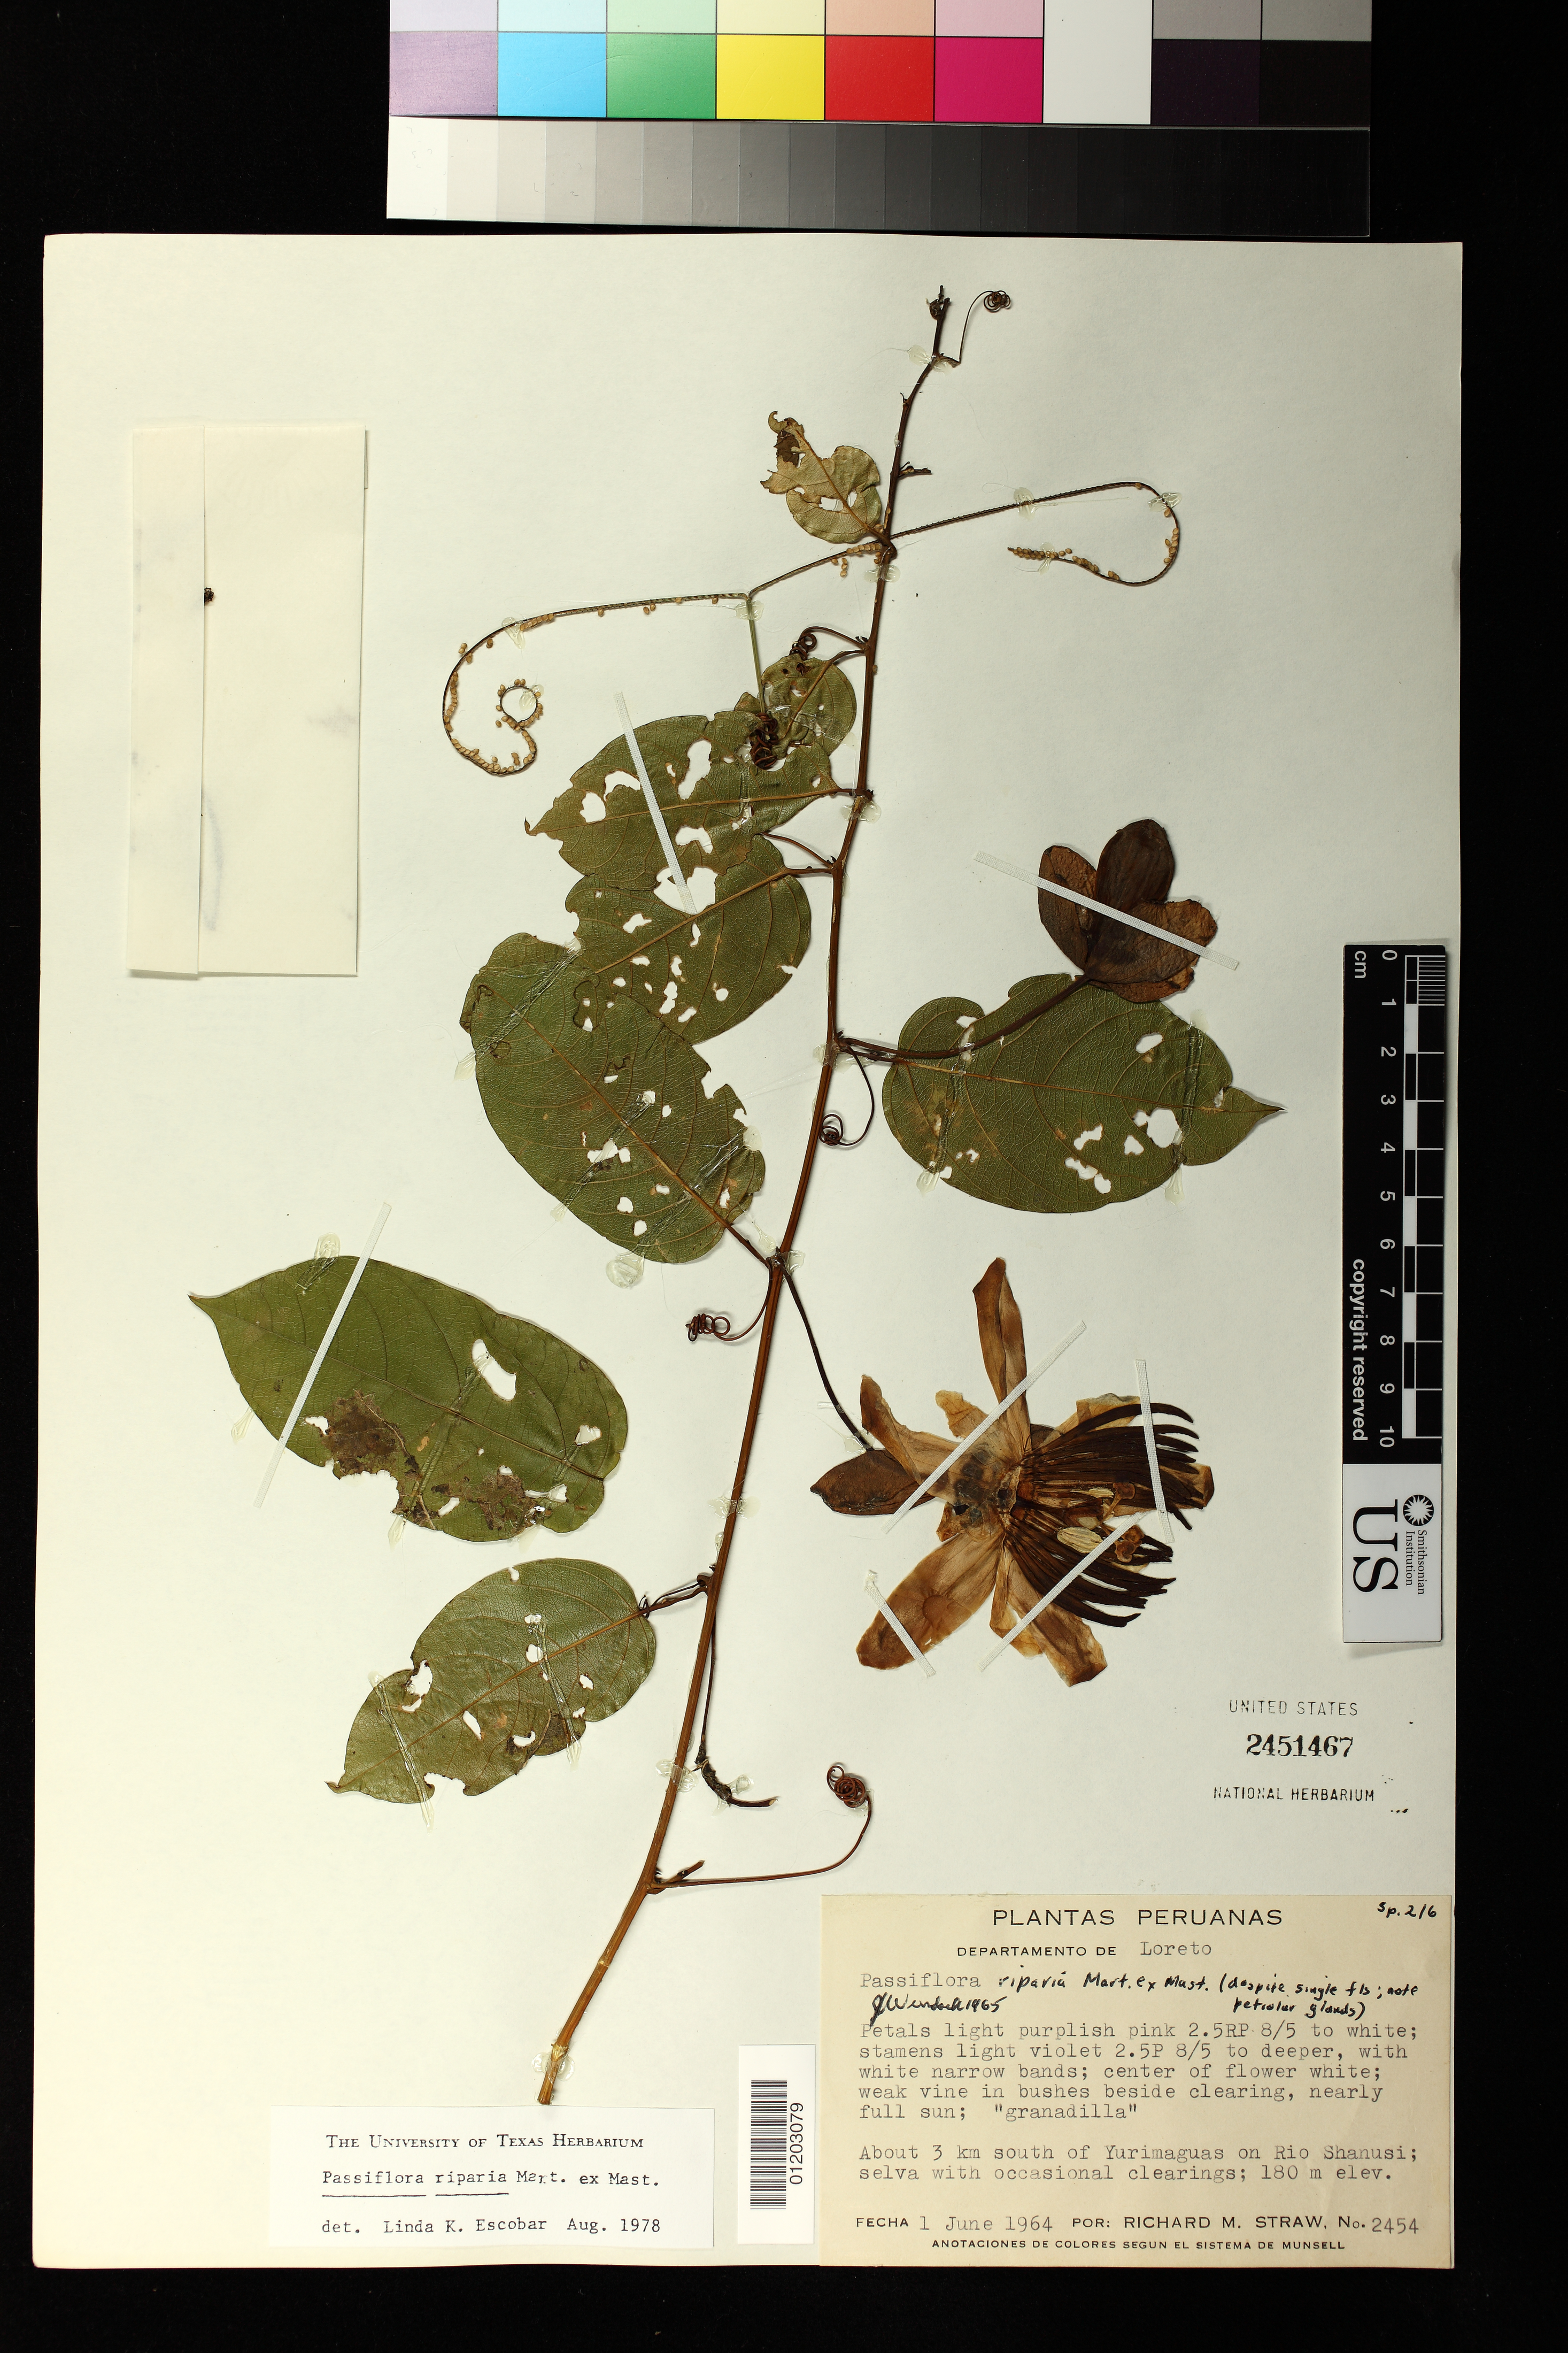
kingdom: Plantae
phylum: Tracheophyta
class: Magnoliopsida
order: Malpighiales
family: Passifloraceae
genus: Passiflora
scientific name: Passiflora riparia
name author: Mart. ex Mast.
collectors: R. M. Straw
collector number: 2454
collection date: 1964-06-01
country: Peru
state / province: Loreto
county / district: Alto Amazonas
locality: About 3 km south of Yurimaguas on Rio Shanusi; selva with occasional clearings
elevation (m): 180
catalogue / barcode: US 2451467